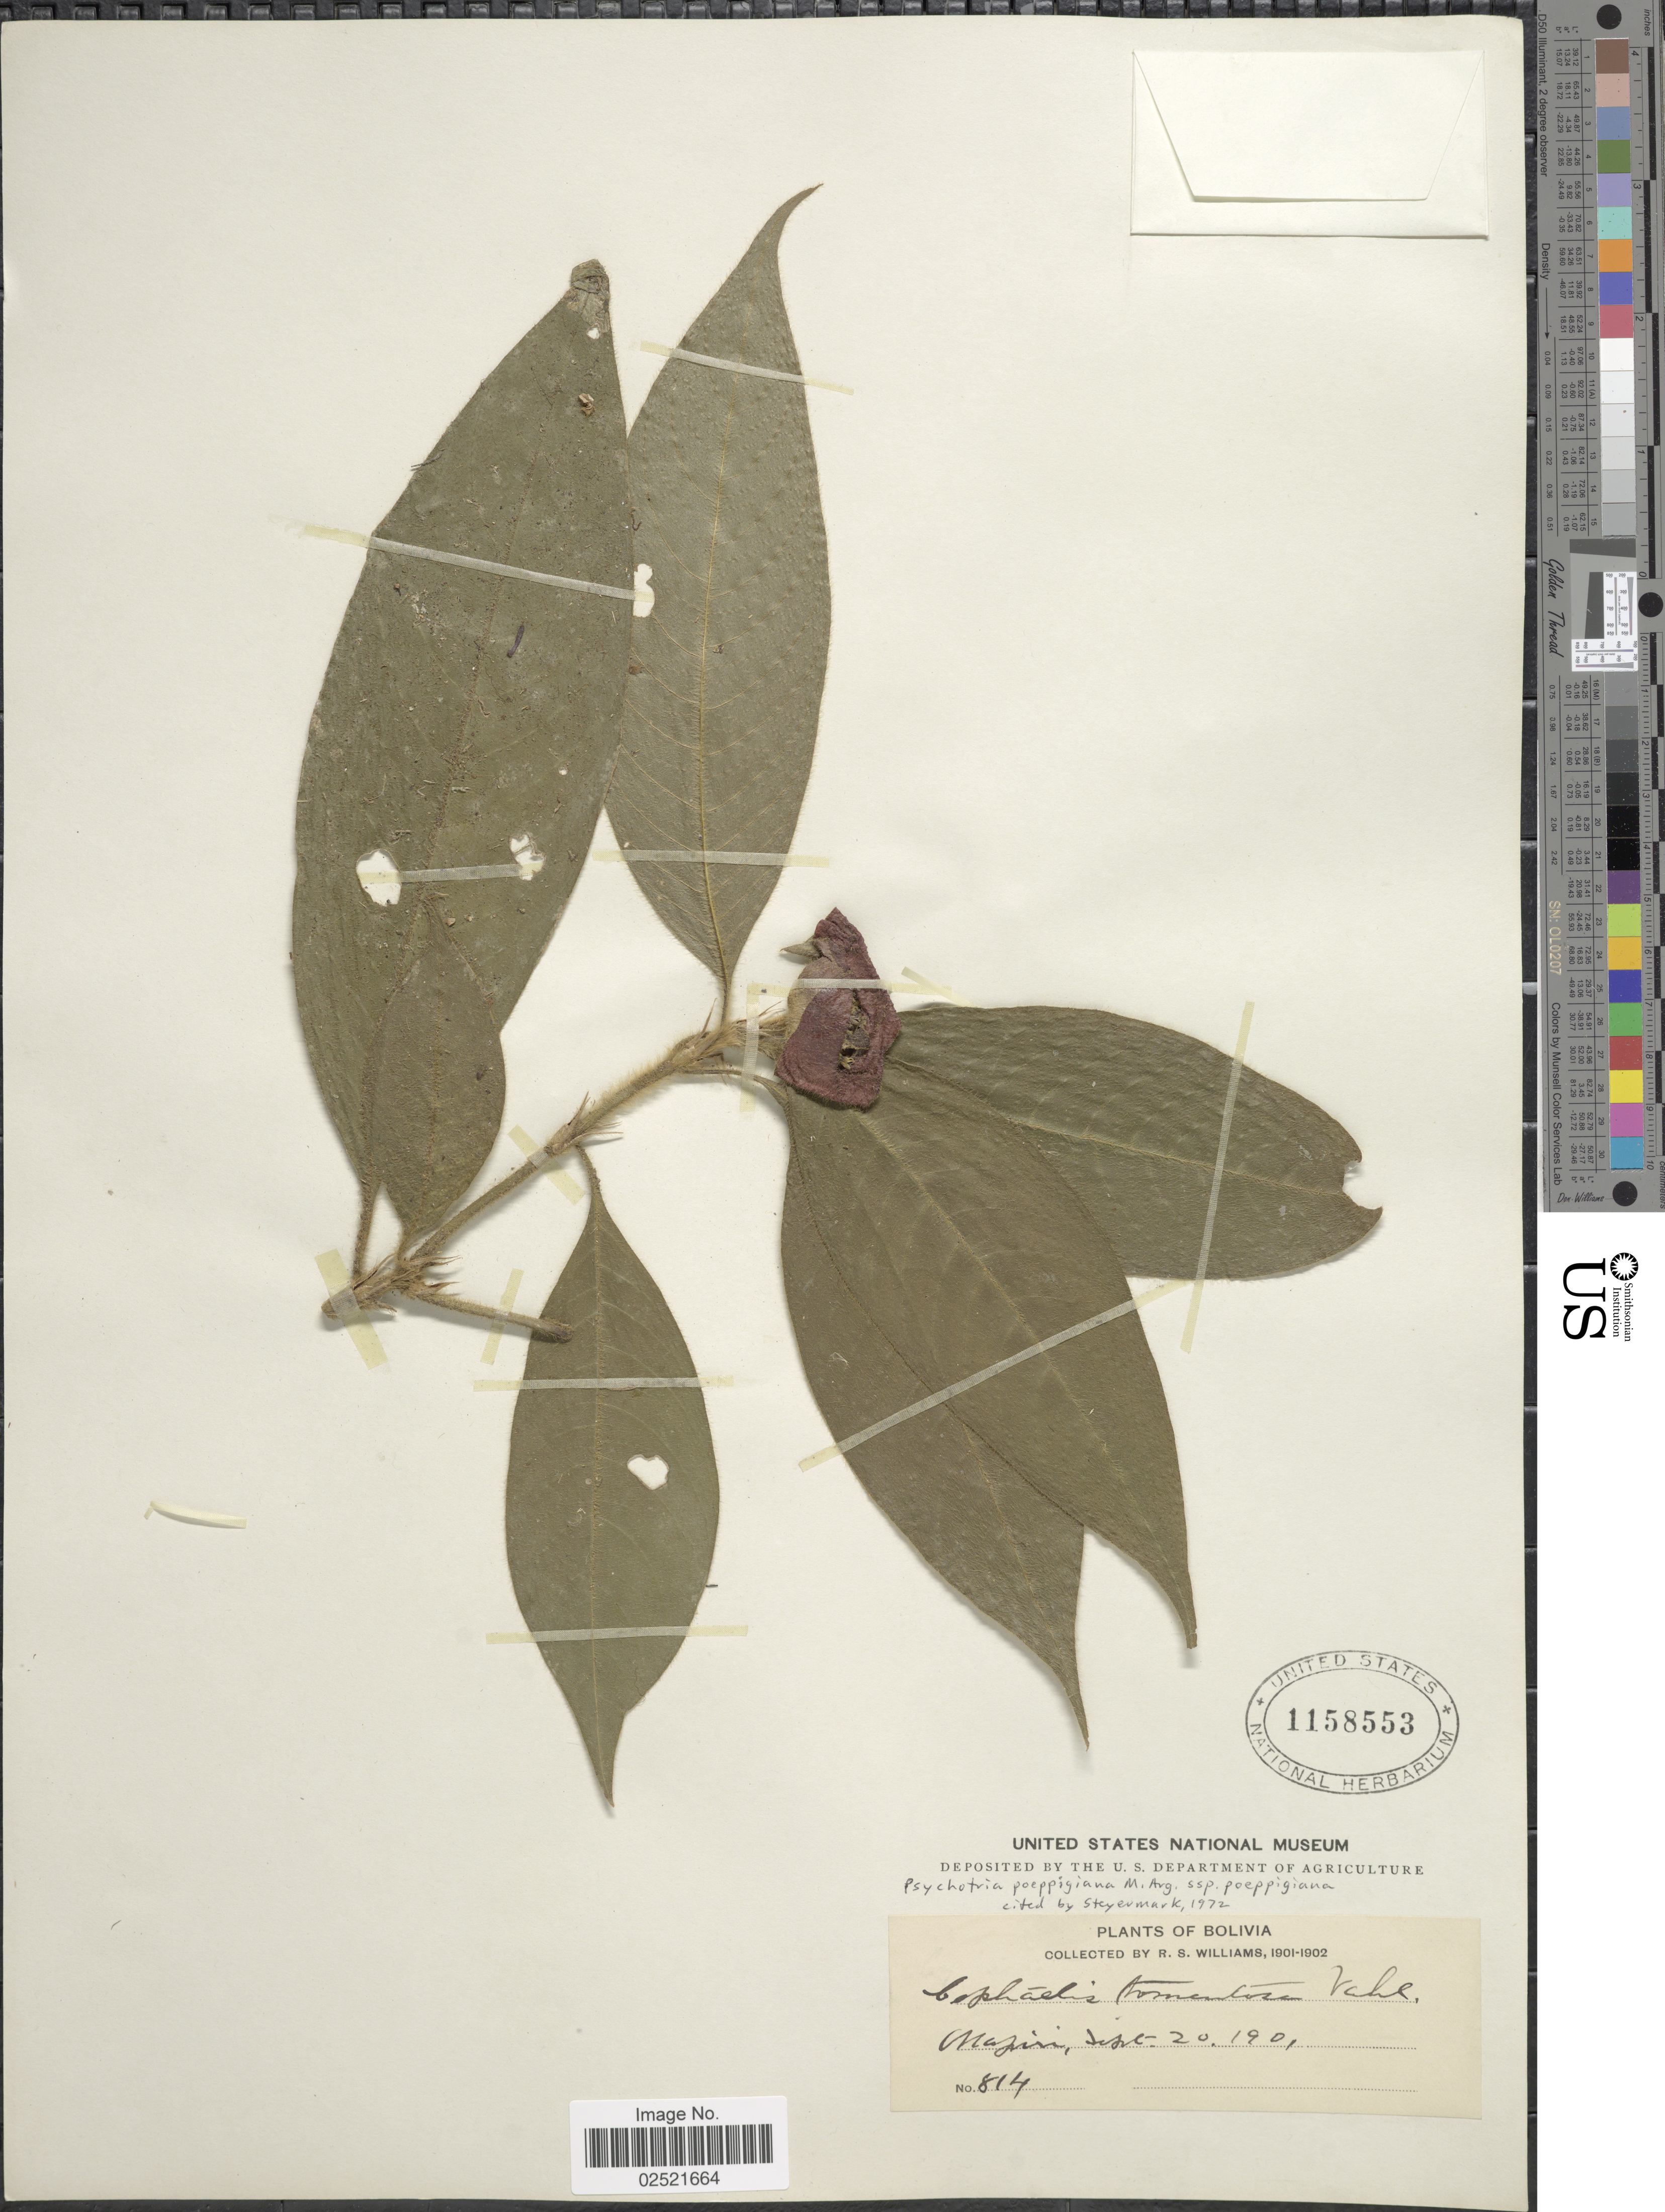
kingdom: Plantae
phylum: Tracheophyta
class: Magnoliopsida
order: Gentianales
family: Rubiaceae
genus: Psychotria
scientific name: Psychotria poeppigiana subsp. poeppigiana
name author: Müll. Arg.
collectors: R. S. Williams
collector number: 814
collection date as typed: Sep. 20, 1901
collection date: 1901-09-20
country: Bolivia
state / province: La Páz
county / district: Larecaja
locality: Mapiri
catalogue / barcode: US 1158553